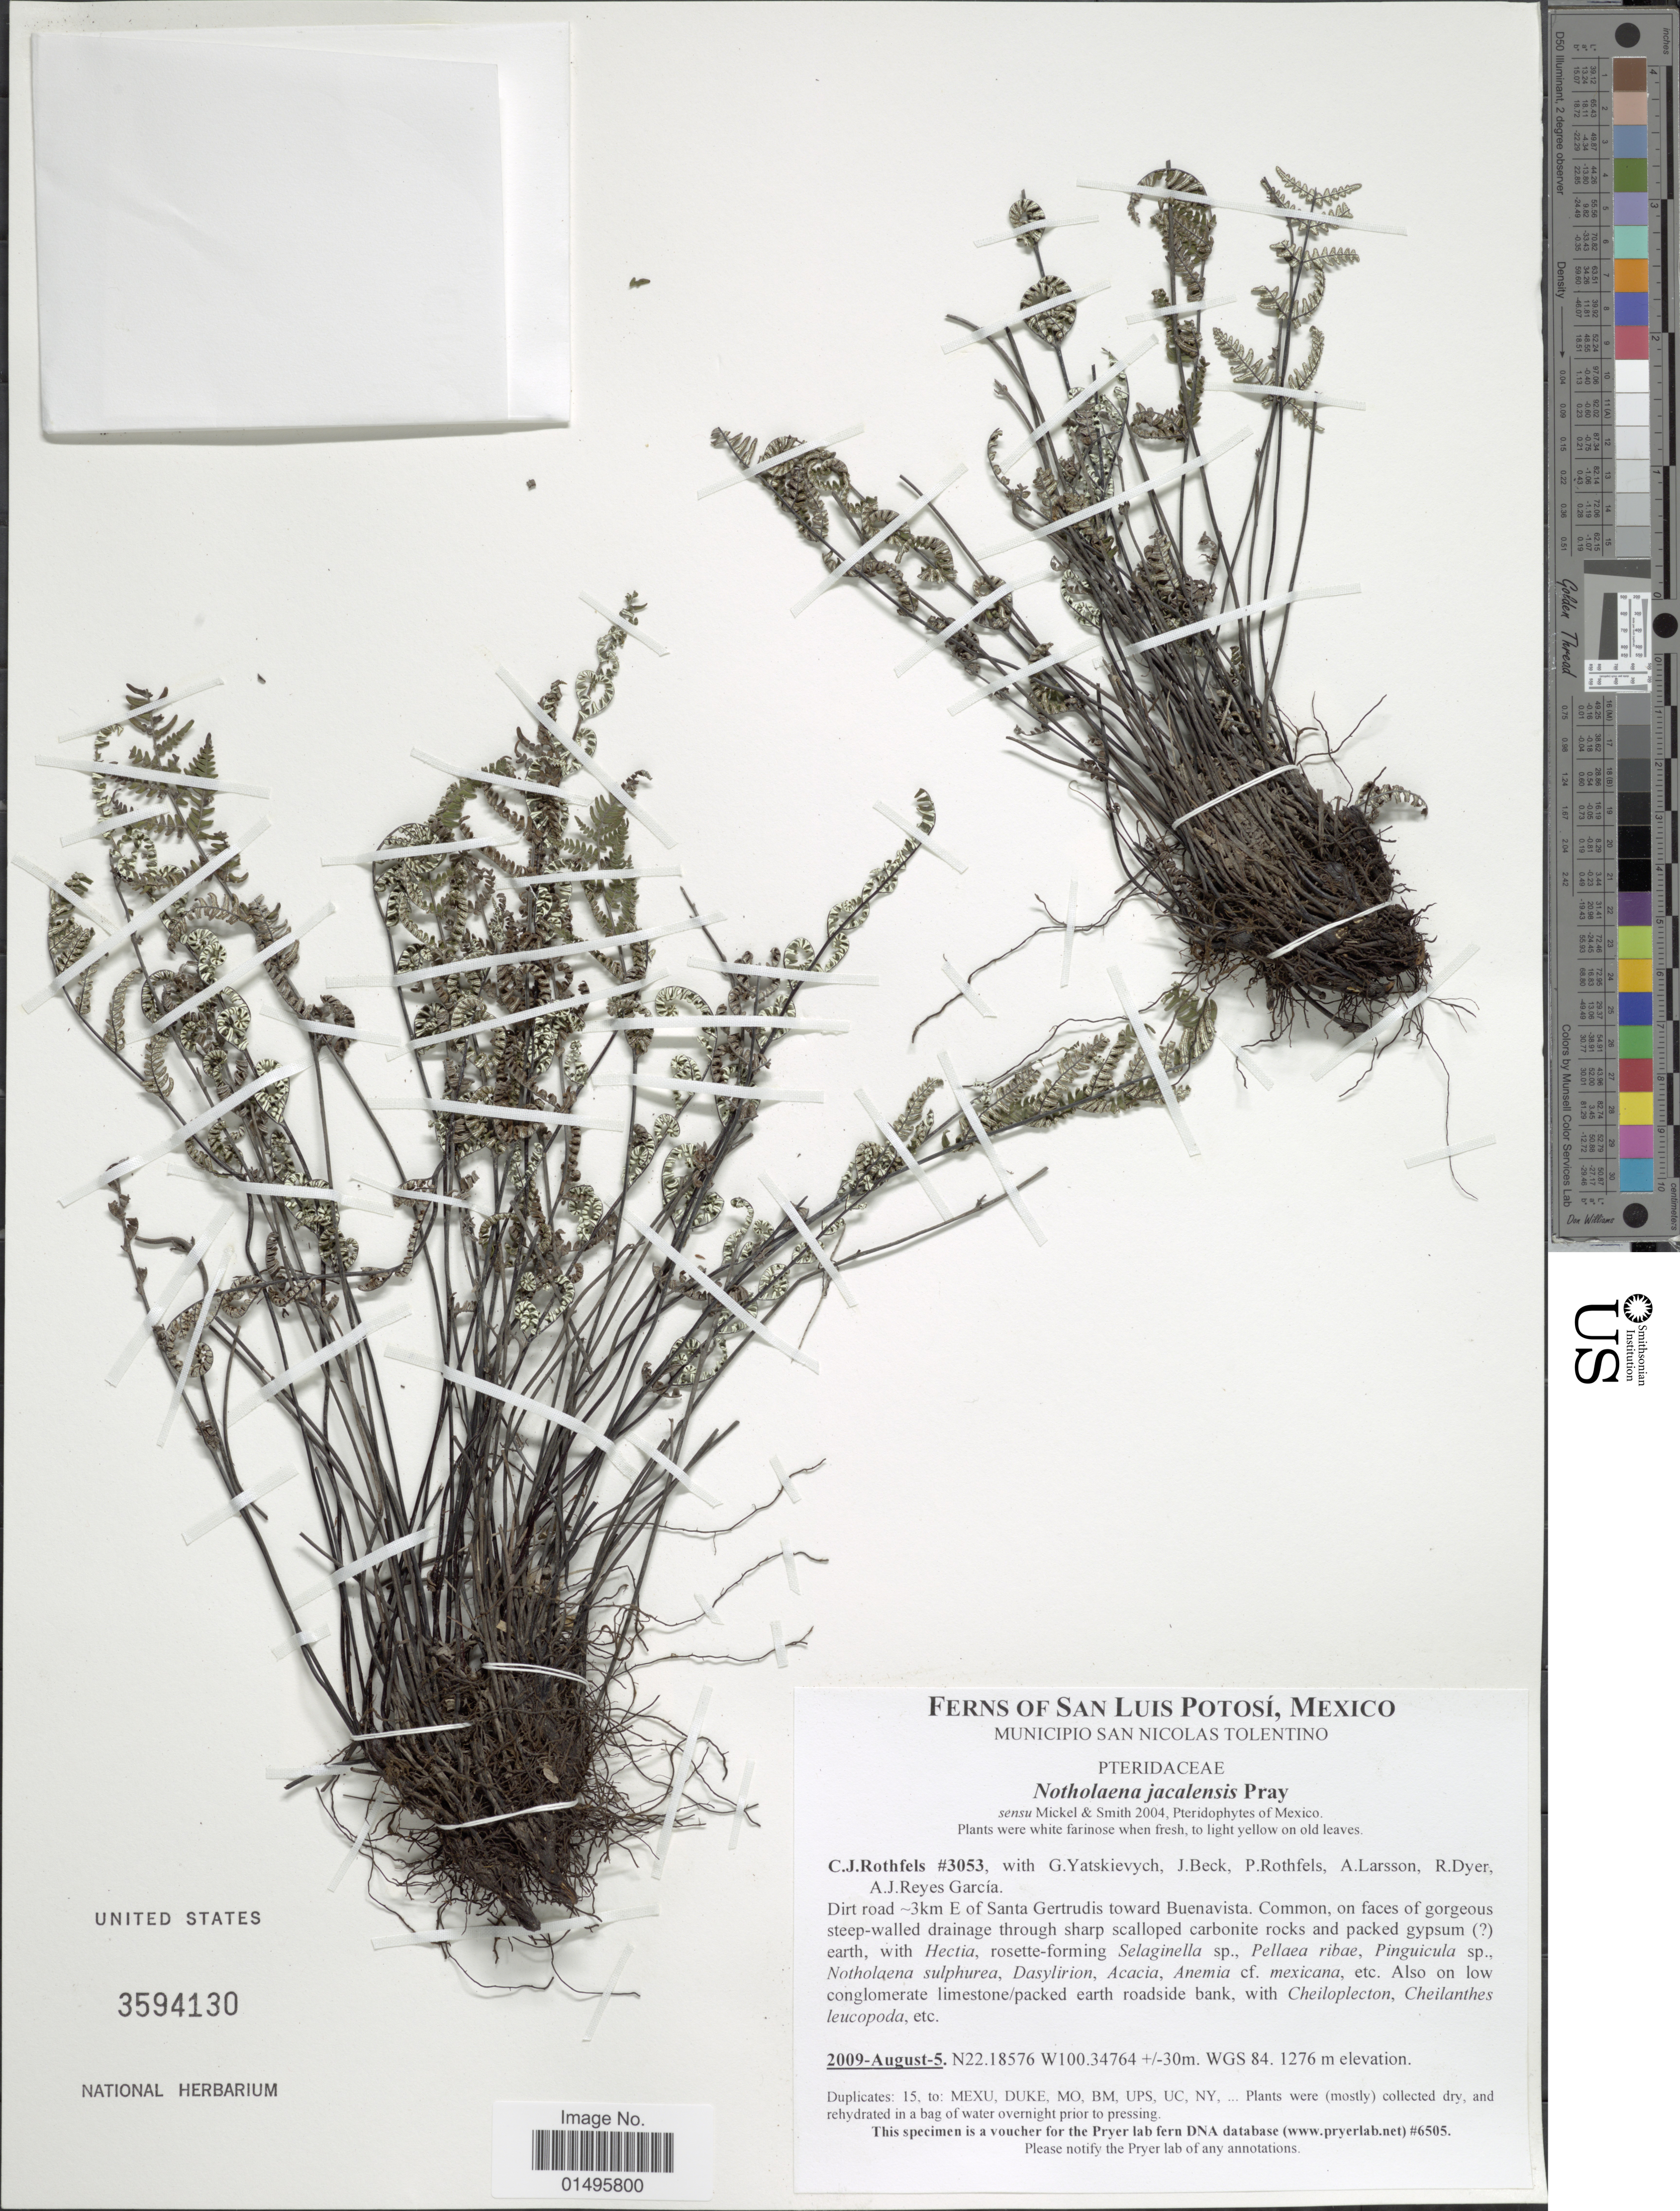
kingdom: Plantae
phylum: Tracheophyta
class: Polypodiopsida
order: Polypodiales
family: Pteridaceae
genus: Notholaena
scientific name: Notholaena jacalensis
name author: Pray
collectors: C. Rothfels, G. Yatskievych, J. Beck, C. Rothfels & et al.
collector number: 3053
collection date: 2009-08-05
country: Mexico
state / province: San Luis Potosí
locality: Municipio San Nicolas Tolentino, dirt road, 3 km E of Santa Gertrudis toward Buenavista,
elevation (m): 1276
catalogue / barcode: US 3594130